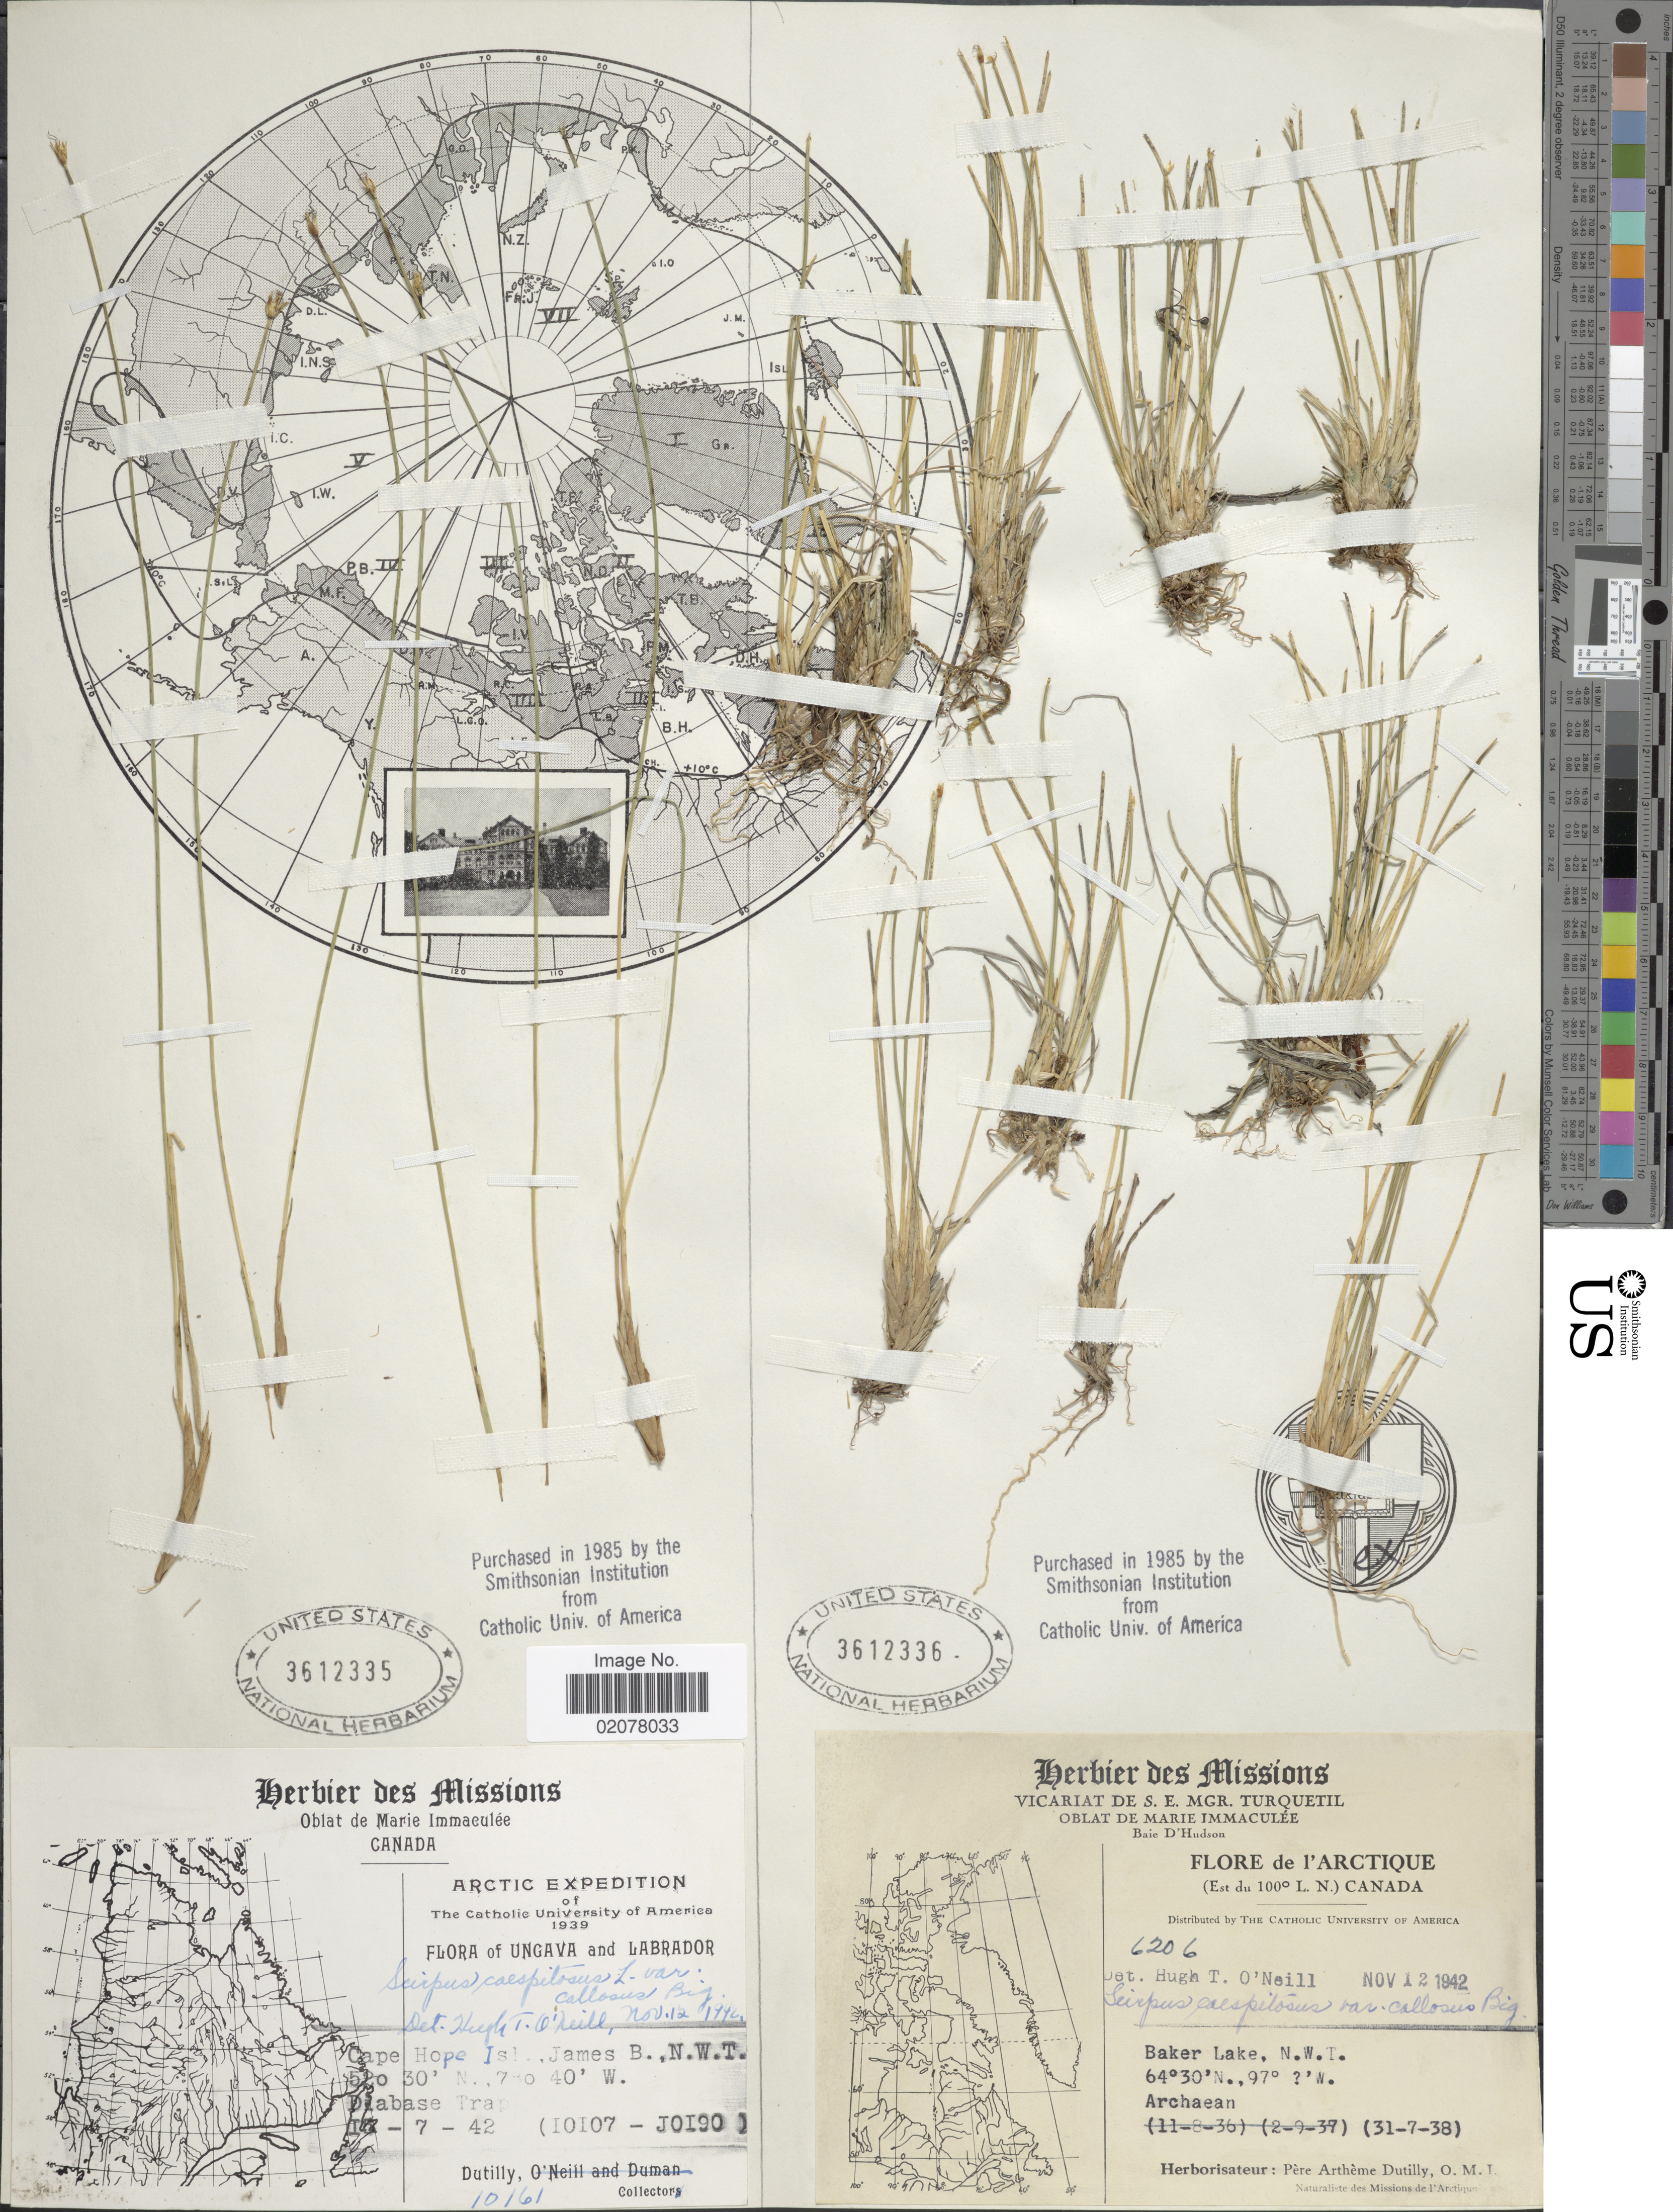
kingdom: Plantae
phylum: Tracheophyta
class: Liliopsida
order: Poales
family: Cyperaceae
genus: Trichophorum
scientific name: Trichophorum cespitosum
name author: (L.) Hartm.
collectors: A. Dutilly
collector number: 6206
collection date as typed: Transcribed d/m/y: 31/7/38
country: Canada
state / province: Northwest Territories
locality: L'Aectique. Baker Lake, N.W.T.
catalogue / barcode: US 3612336-2